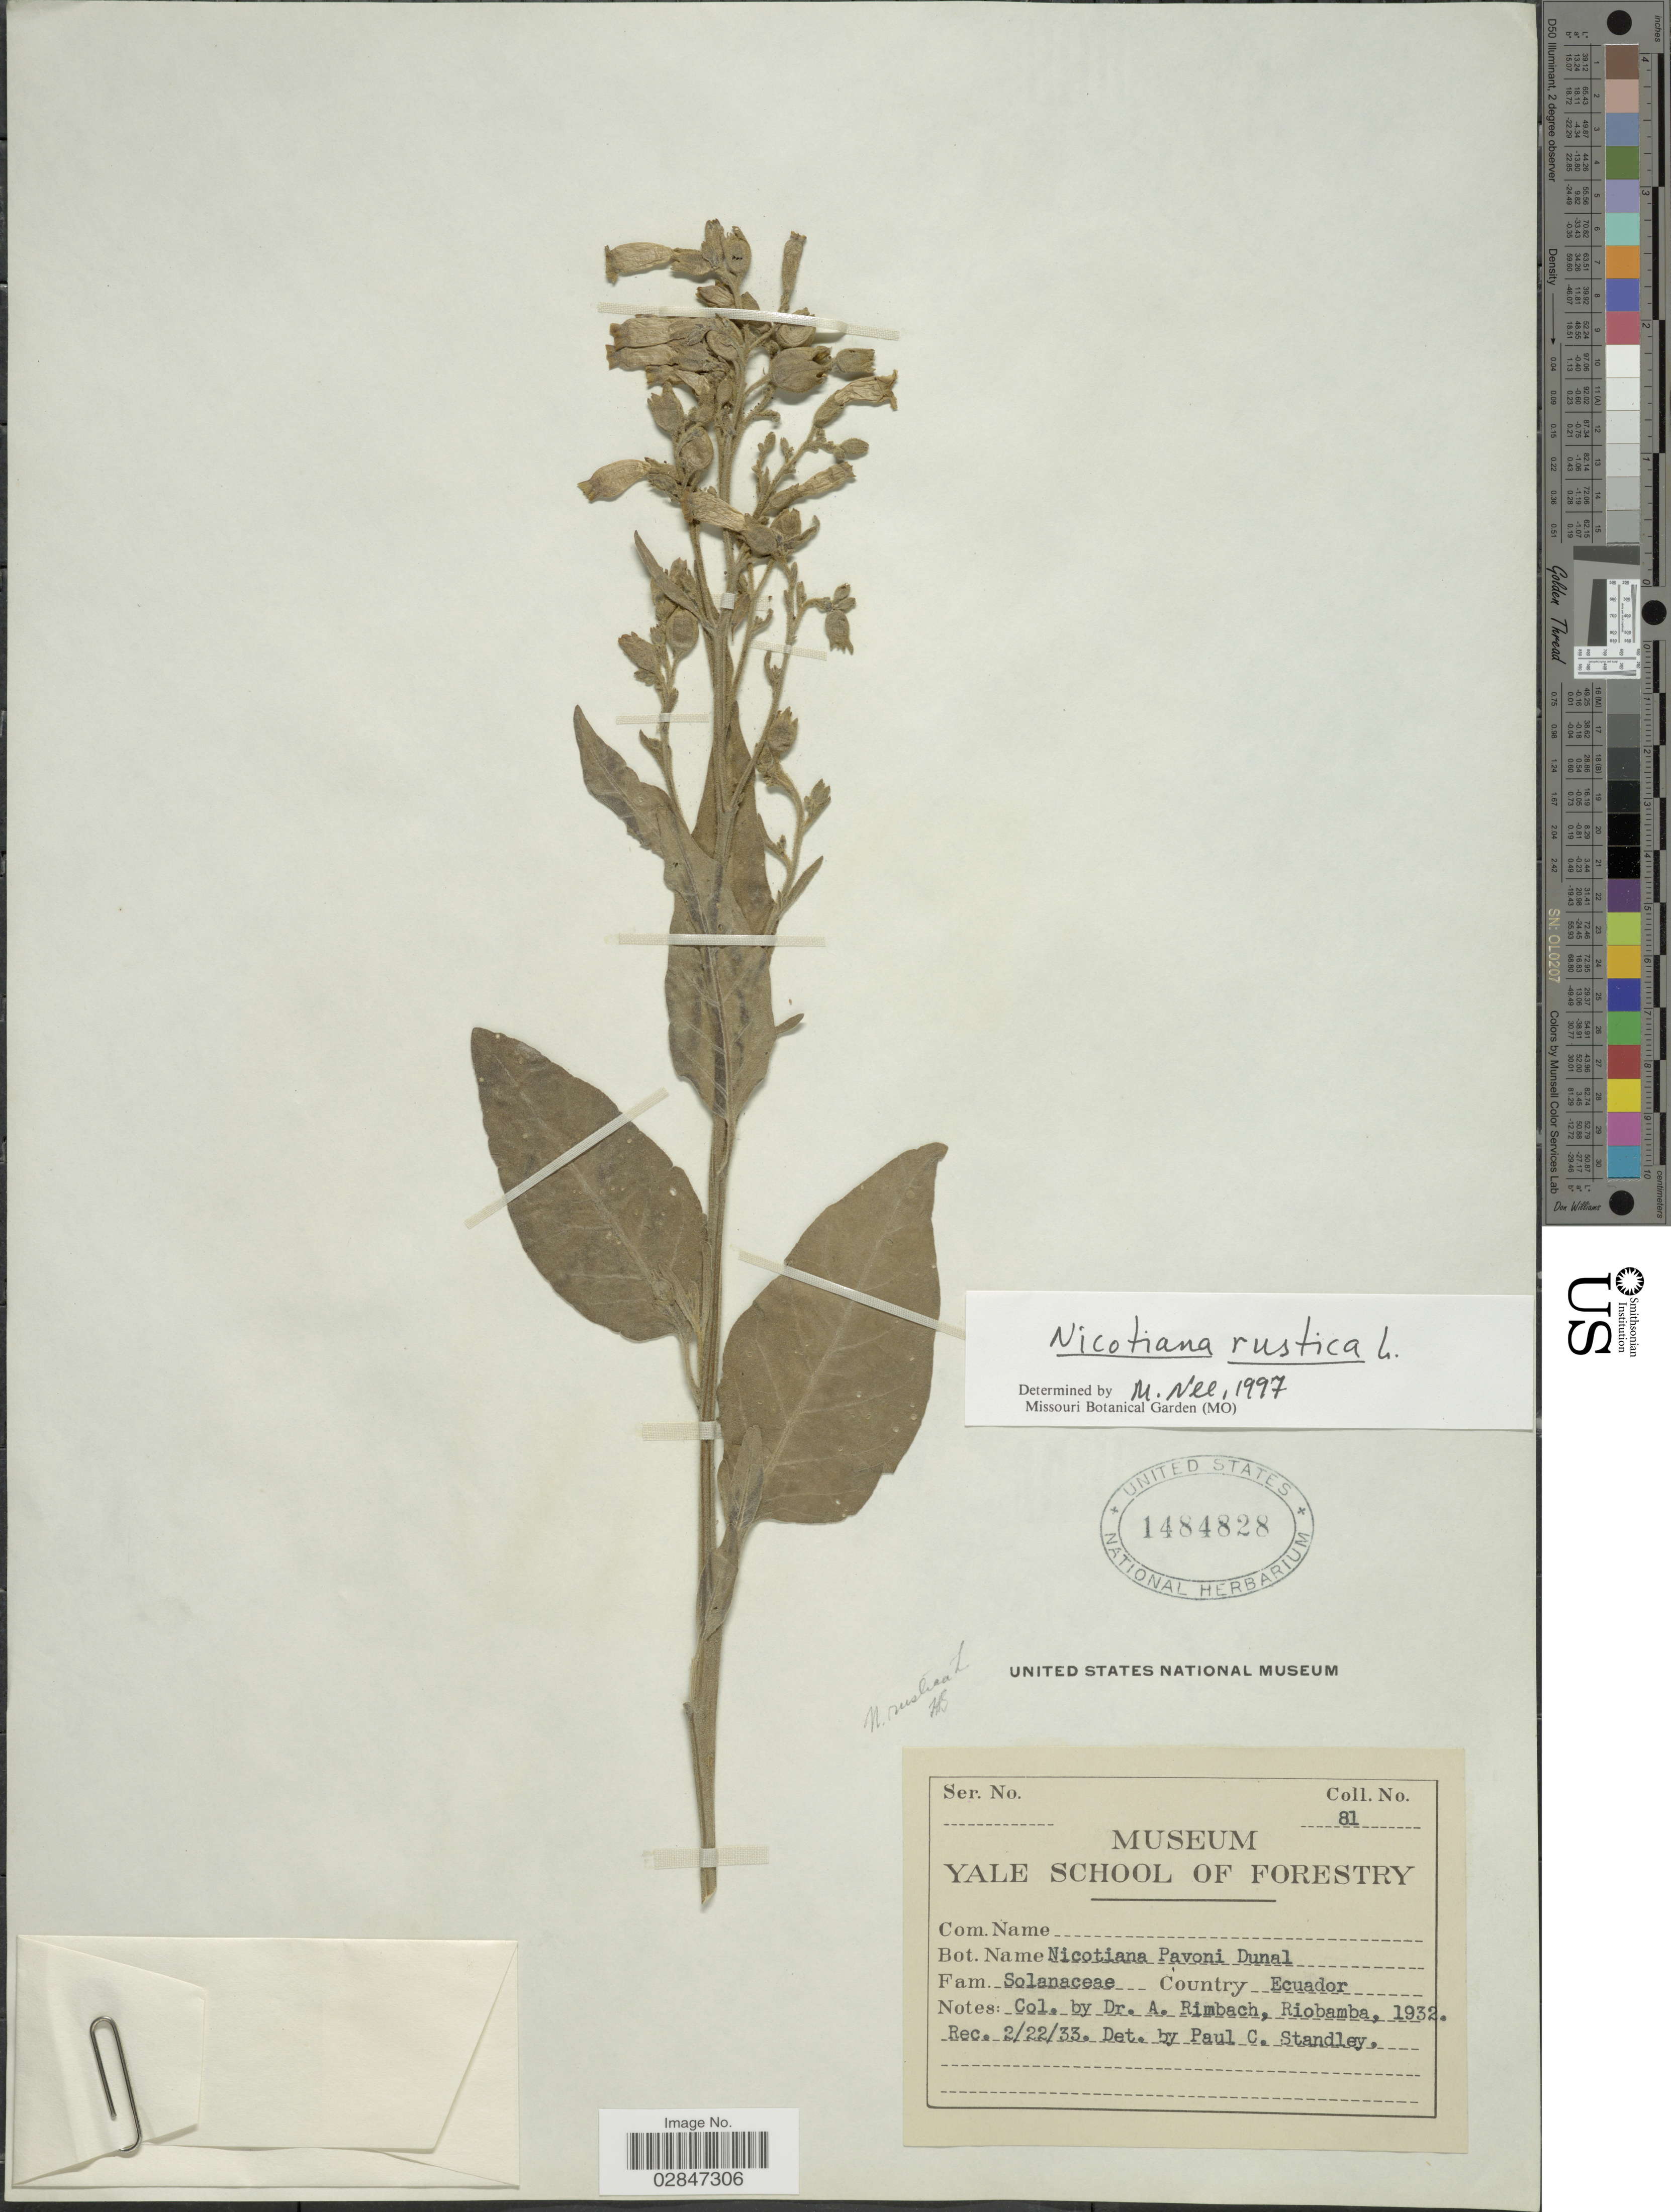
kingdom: Plantae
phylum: Tracheophyta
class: Magnoliopsida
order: Solanales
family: Solanaceae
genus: Nicotiana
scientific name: Nicotiana rustica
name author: L.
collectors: A. Rimbach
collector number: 81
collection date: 1932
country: Ecuador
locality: Riobamba.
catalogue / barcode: US 1484828